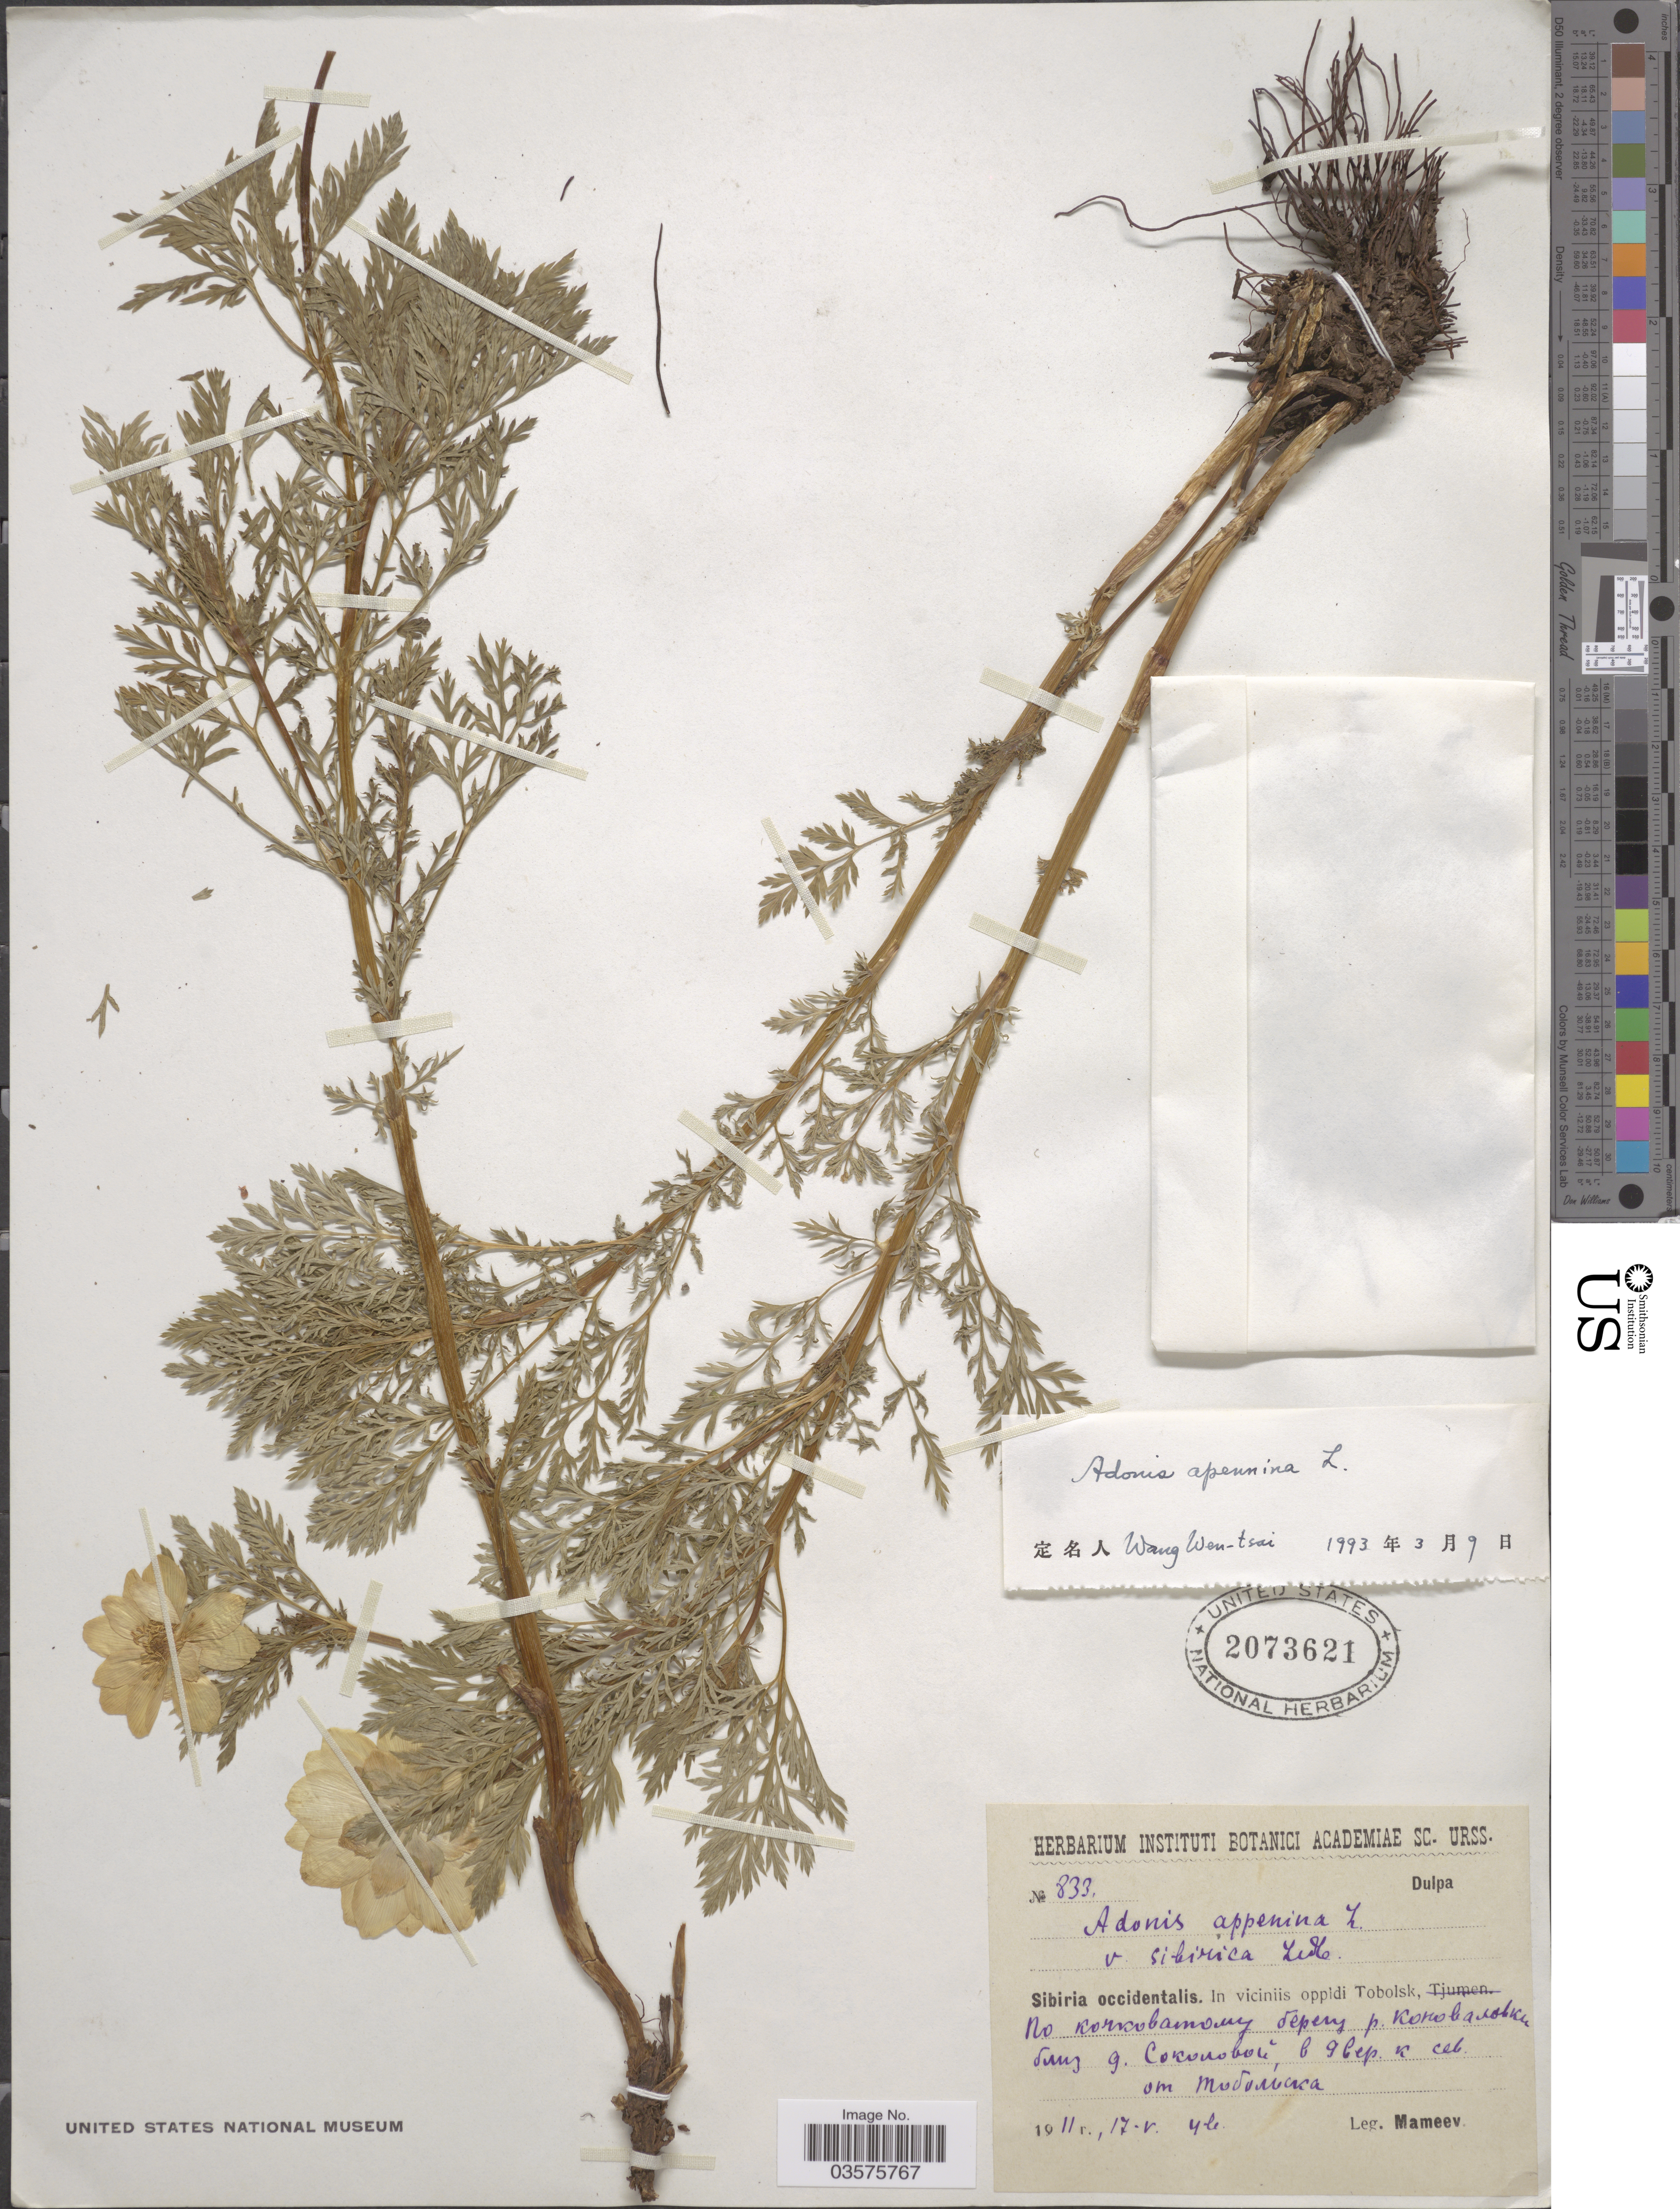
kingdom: Plantae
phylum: Tracheophyta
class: Magnoliopsida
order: Ranunculales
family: Ranunculaceae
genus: Adonis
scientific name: Adonis apennina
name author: L.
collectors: Mameev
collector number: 833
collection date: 1911-05-17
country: Russian Federation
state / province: Tyumen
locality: Sibiria occidentalis. In viciniis oppidi Tobolsk. X.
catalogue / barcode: US 2073621